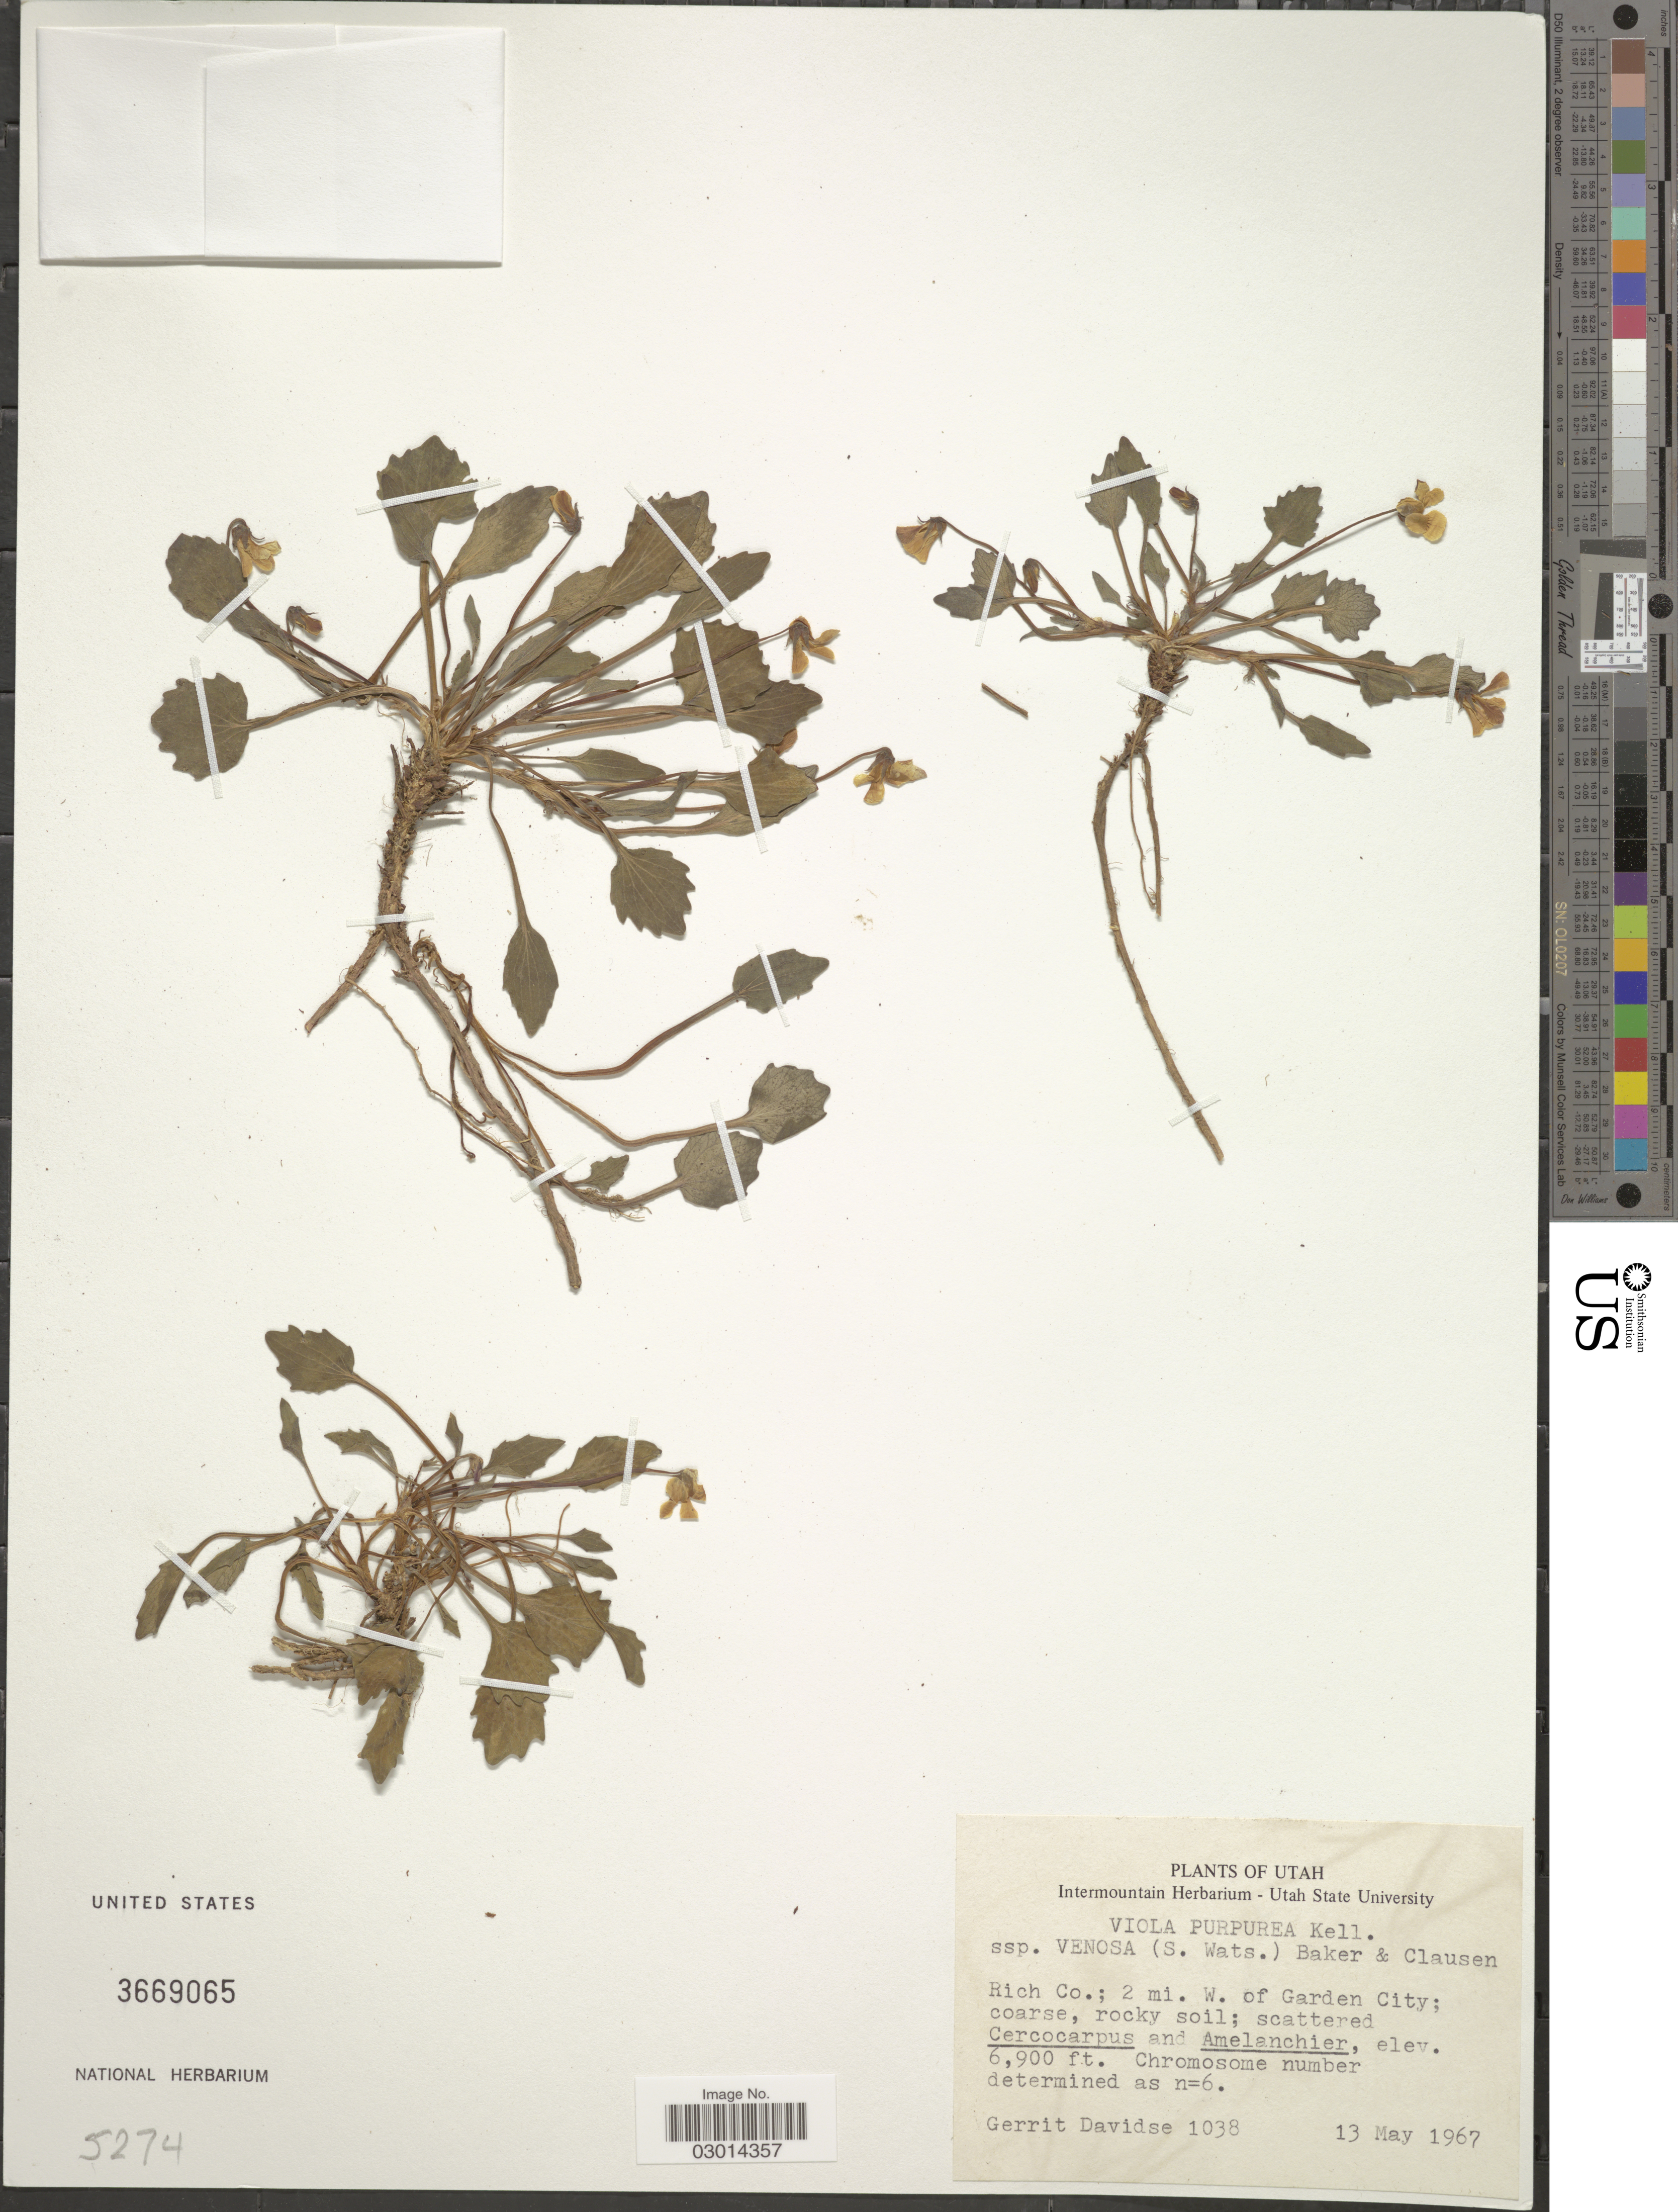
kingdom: Plantae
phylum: Tracheophyta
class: Magnoliopsida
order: Malpighiales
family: Violaceae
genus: Viola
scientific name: Viola purpurea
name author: Kellogg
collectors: G. Davidse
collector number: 1038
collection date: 1967-05-13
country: United States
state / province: Utah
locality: Rich Co.; 2 mi. W. of Garden City.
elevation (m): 2103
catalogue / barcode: US 3669065